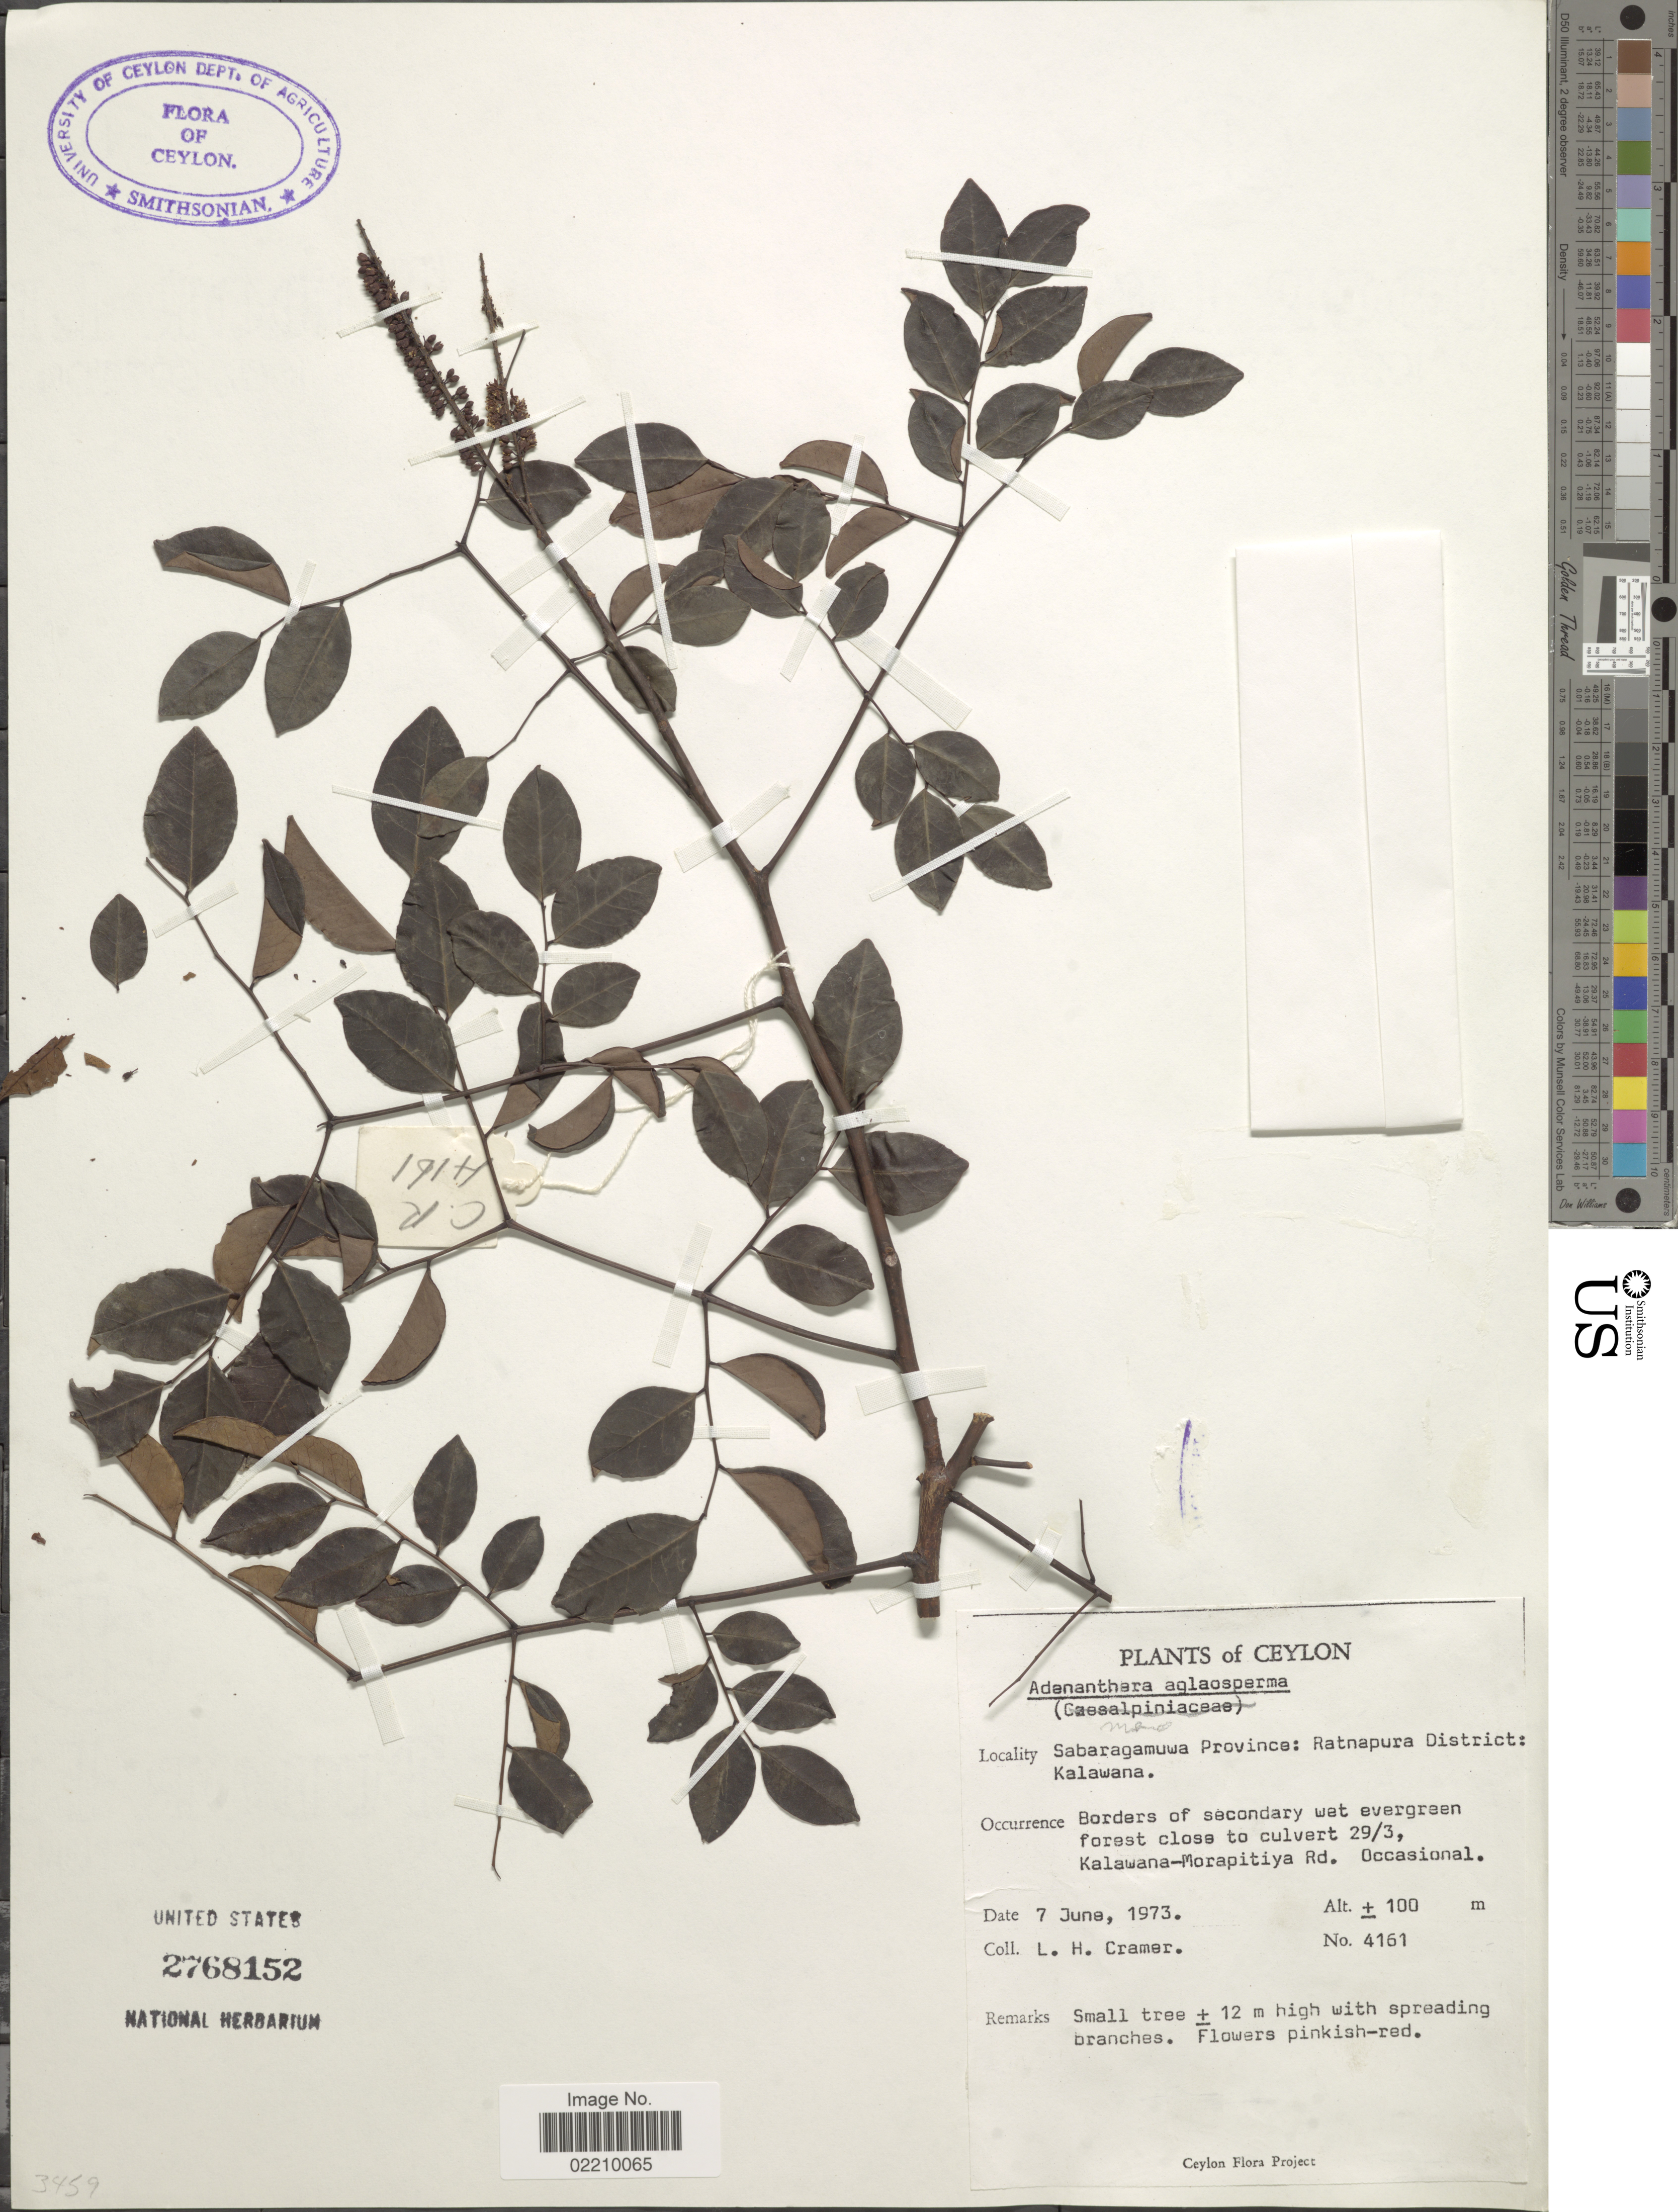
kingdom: Plantae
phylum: Tracheophyta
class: Magnoliopsida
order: Fabales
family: Fabaceae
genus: Adenanthera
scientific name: Adenanthera aglaosperma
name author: Alston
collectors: L. H. Cramer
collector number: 4161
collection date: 1973-06-07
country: Sri Lanka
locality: Ceylon, Sabaragamuwa Province, Ratnapura District, Kalawana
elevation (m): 100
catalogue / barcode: US 2768152